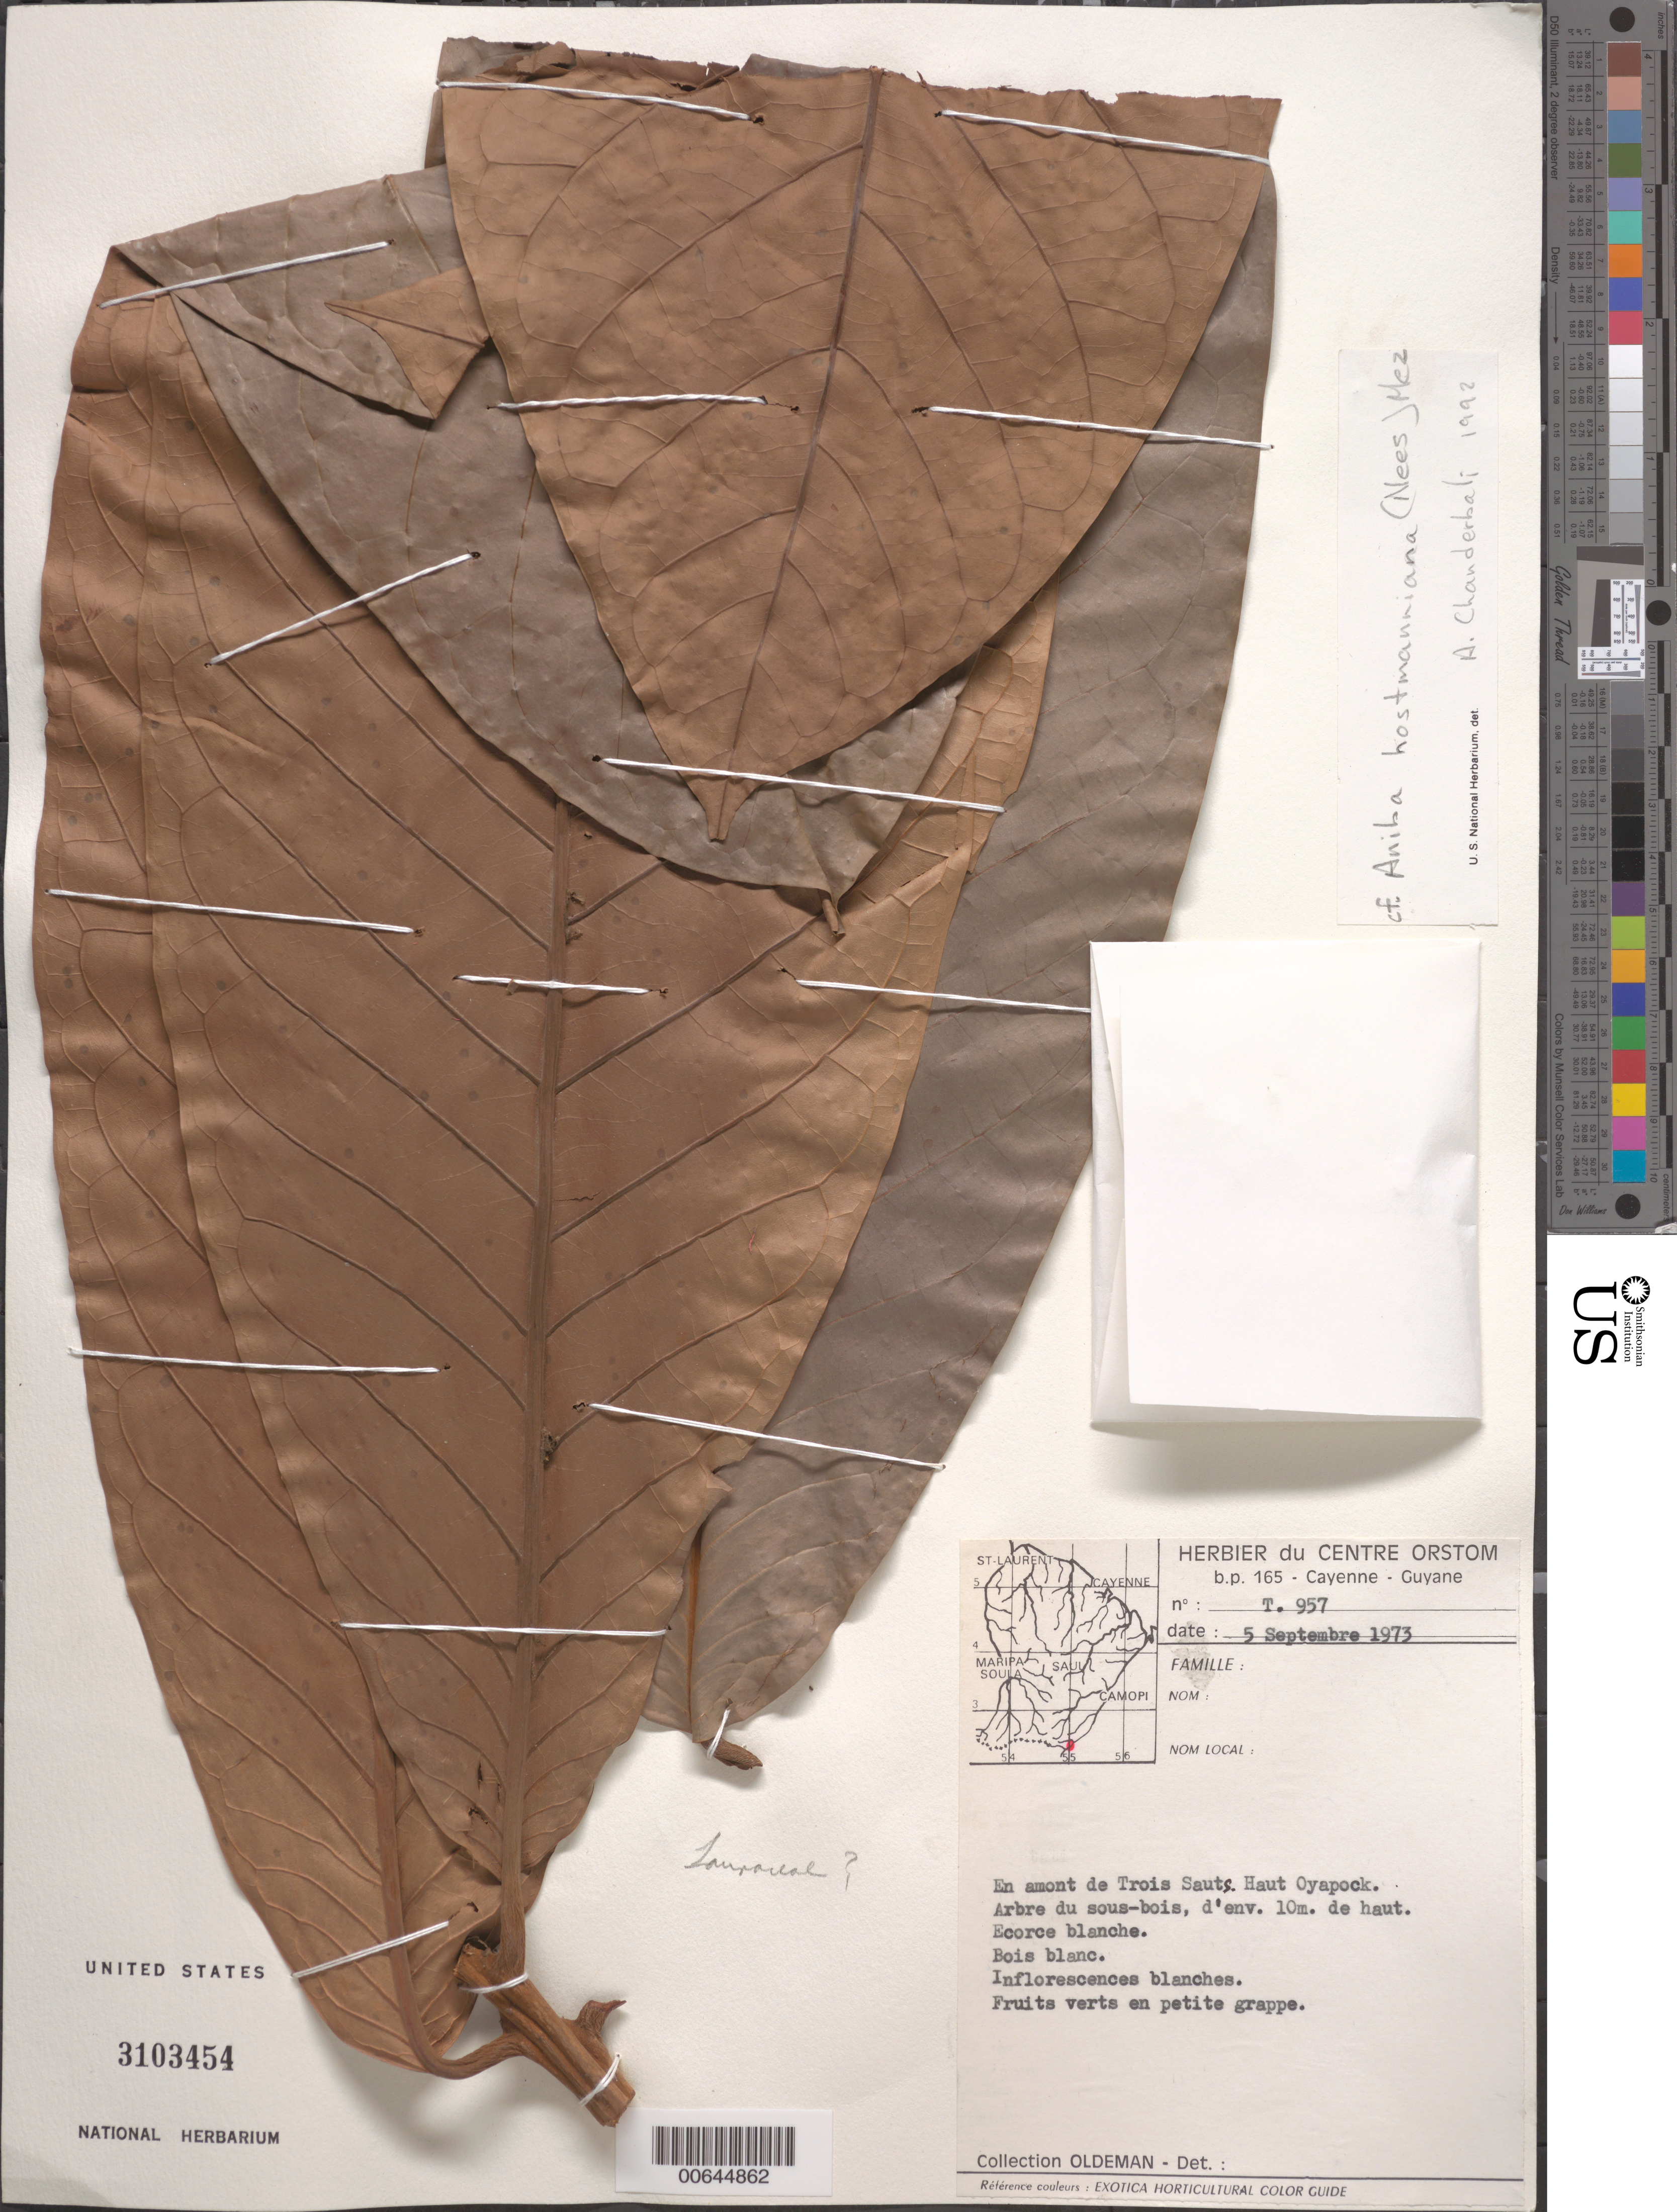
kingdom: Plantae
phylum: Tracheophyta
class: Magnoliopsida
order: Laurales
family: Lauraceae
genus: Aniba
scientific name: Aniba hostmanniana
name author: (Nees) Mez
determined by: Chanderbali, Andre Shashi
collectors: R. Oldeman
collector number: T 957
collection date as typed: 5-Sep-73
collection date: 1973-09-05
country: French Guiana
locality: Trois Sauts (Haut Oyapock)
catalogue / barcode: US 3103454